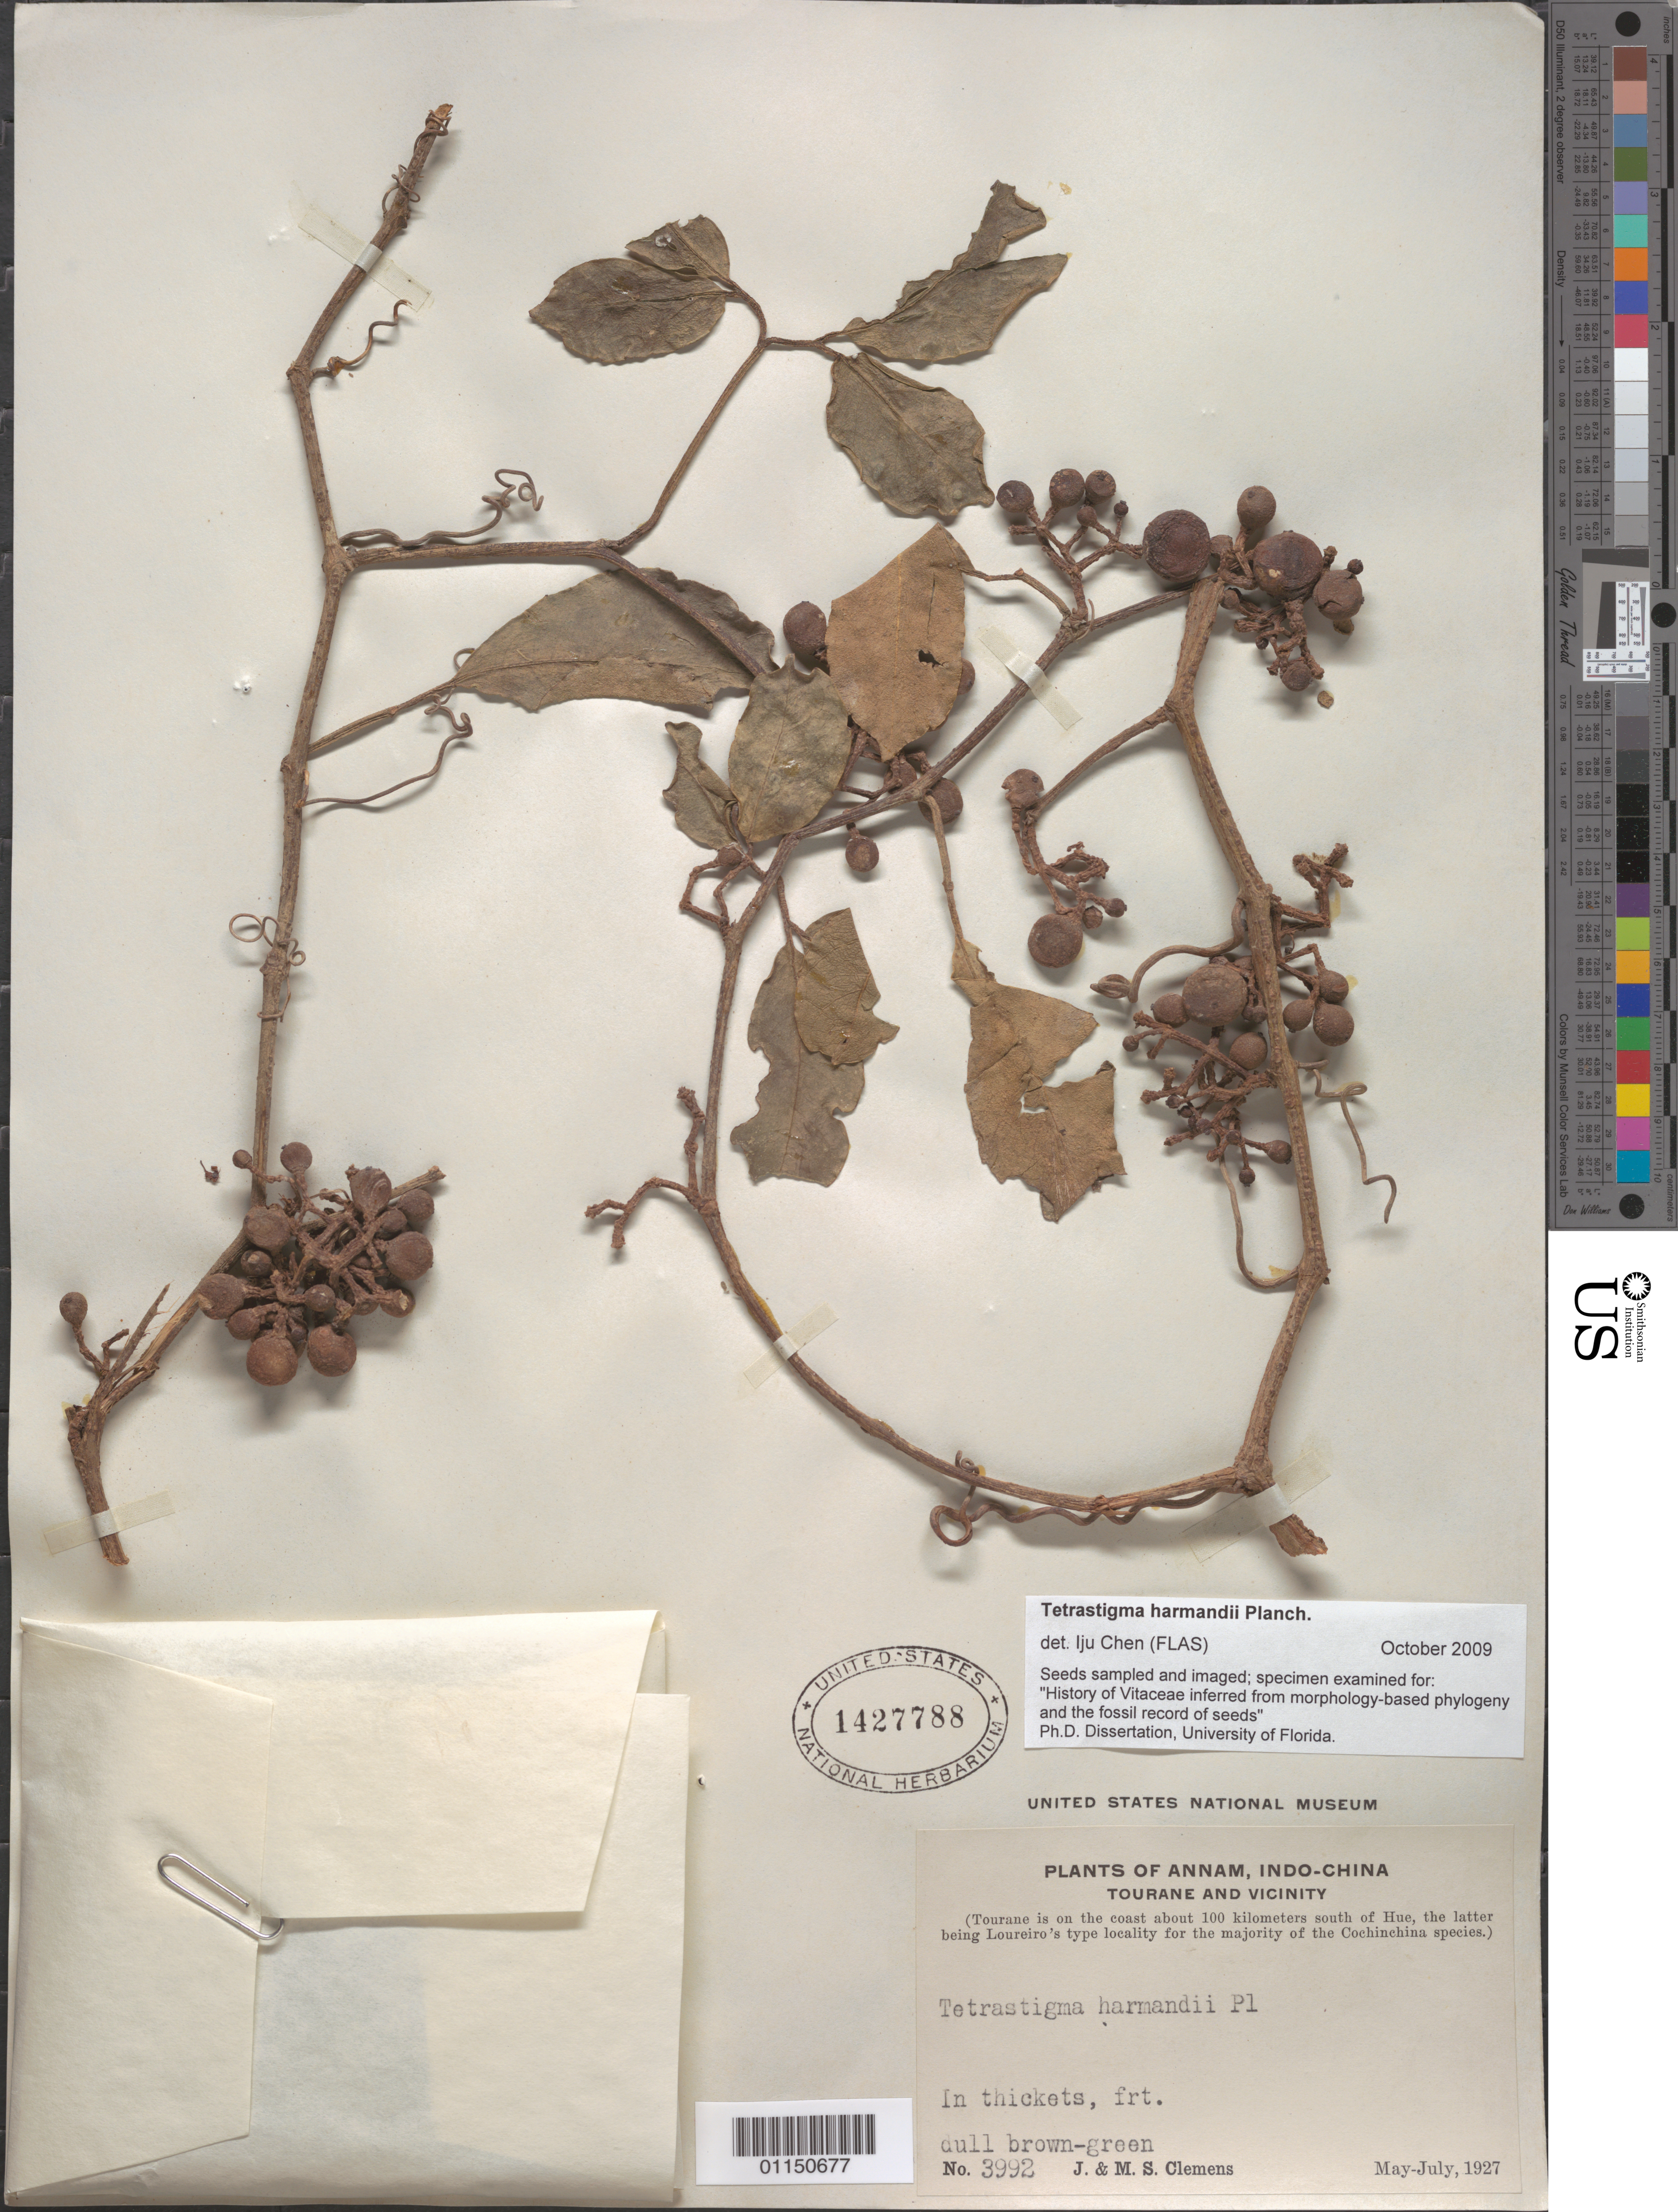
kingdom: Plantae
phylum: Tracheophyta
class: Magnoliopsida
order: Vitales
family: Vitaceae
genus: Tetrastigma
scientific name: Tetrastigma harmandii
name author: Planch.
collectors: J. Clemens & M. S. Clemens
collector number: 3992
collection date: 1927-05/1927-07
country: Vietnam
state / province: Annam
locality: Tourane and vicinity.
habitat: In thickets.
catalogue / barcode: US 1427788